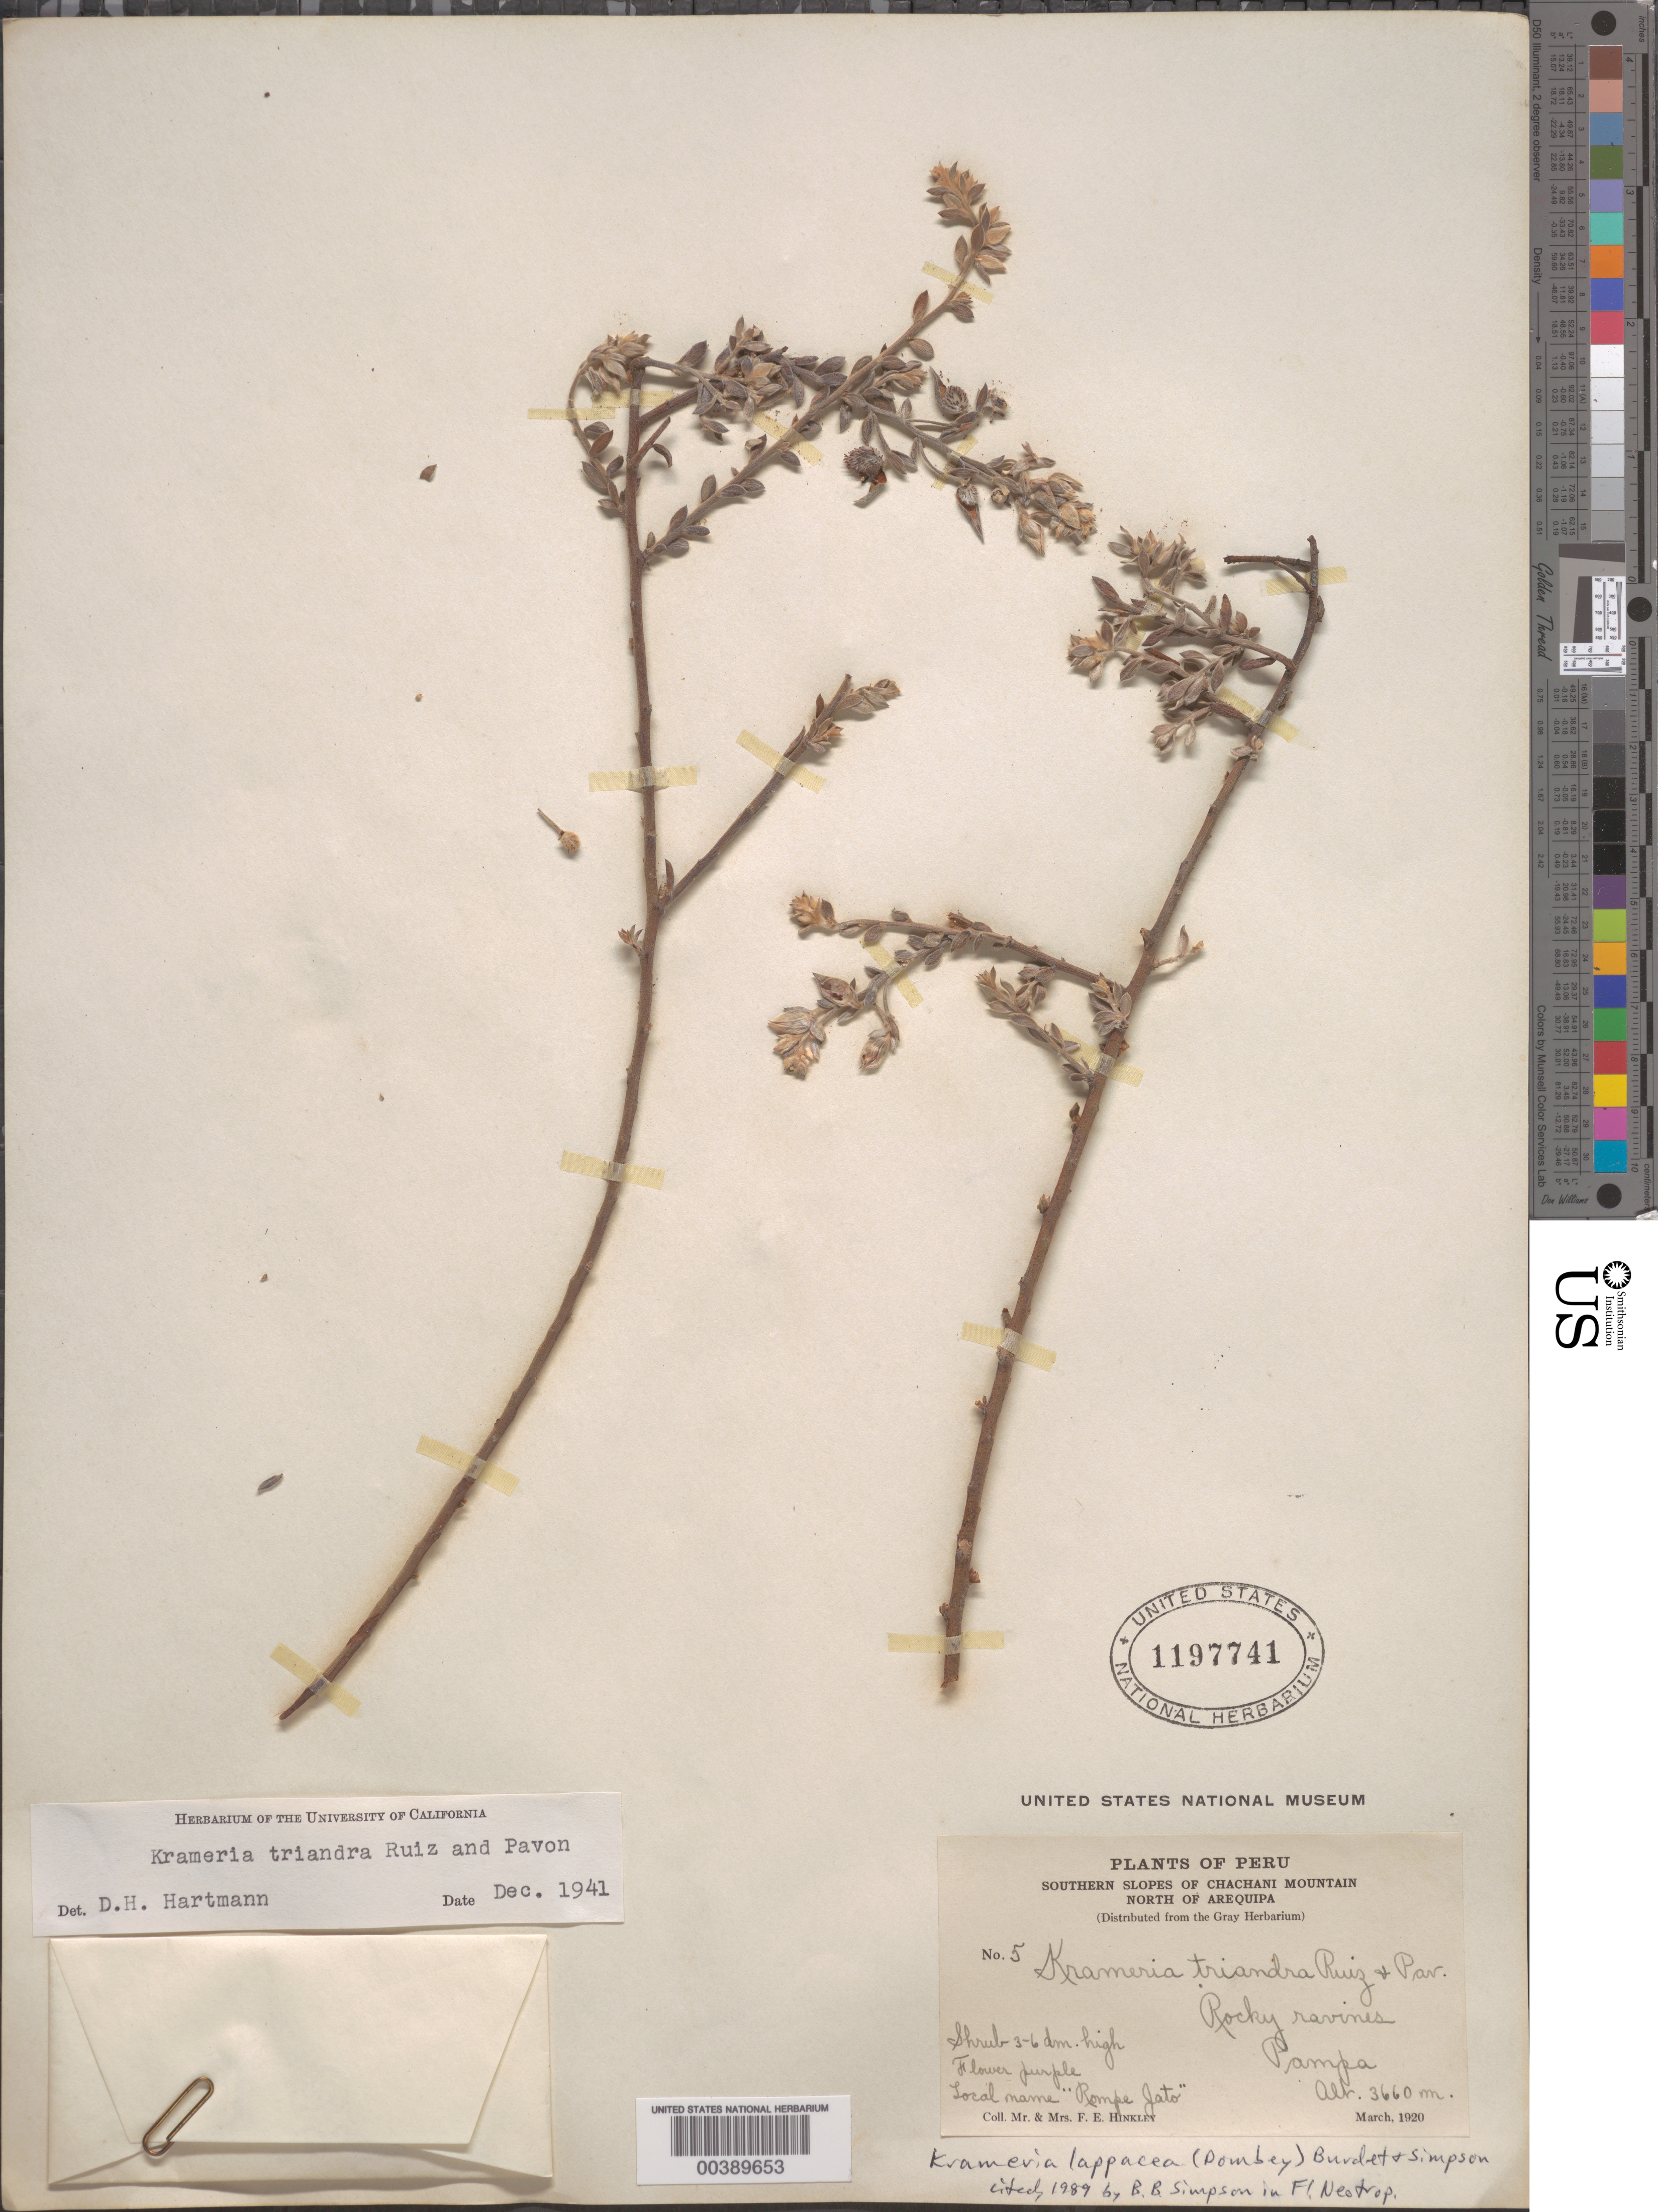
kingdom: Plantae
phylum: Tracheophyta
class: Magnoliopsida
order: Zygophyllales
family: Krameriaceae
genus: Krameria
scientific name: Krameria lappacea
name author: (Dombey) Burdet & B.B. Simpson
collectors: F. Hinkley & F. Hinkley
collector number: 5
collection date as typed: Mar 1920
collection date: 1920-03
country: Peru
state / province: Arequipa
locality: southern slopes of Chachani Mountain; N of Arequipa; pampa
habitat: Rocky ravines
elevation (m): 3660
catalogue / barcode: US 1197741